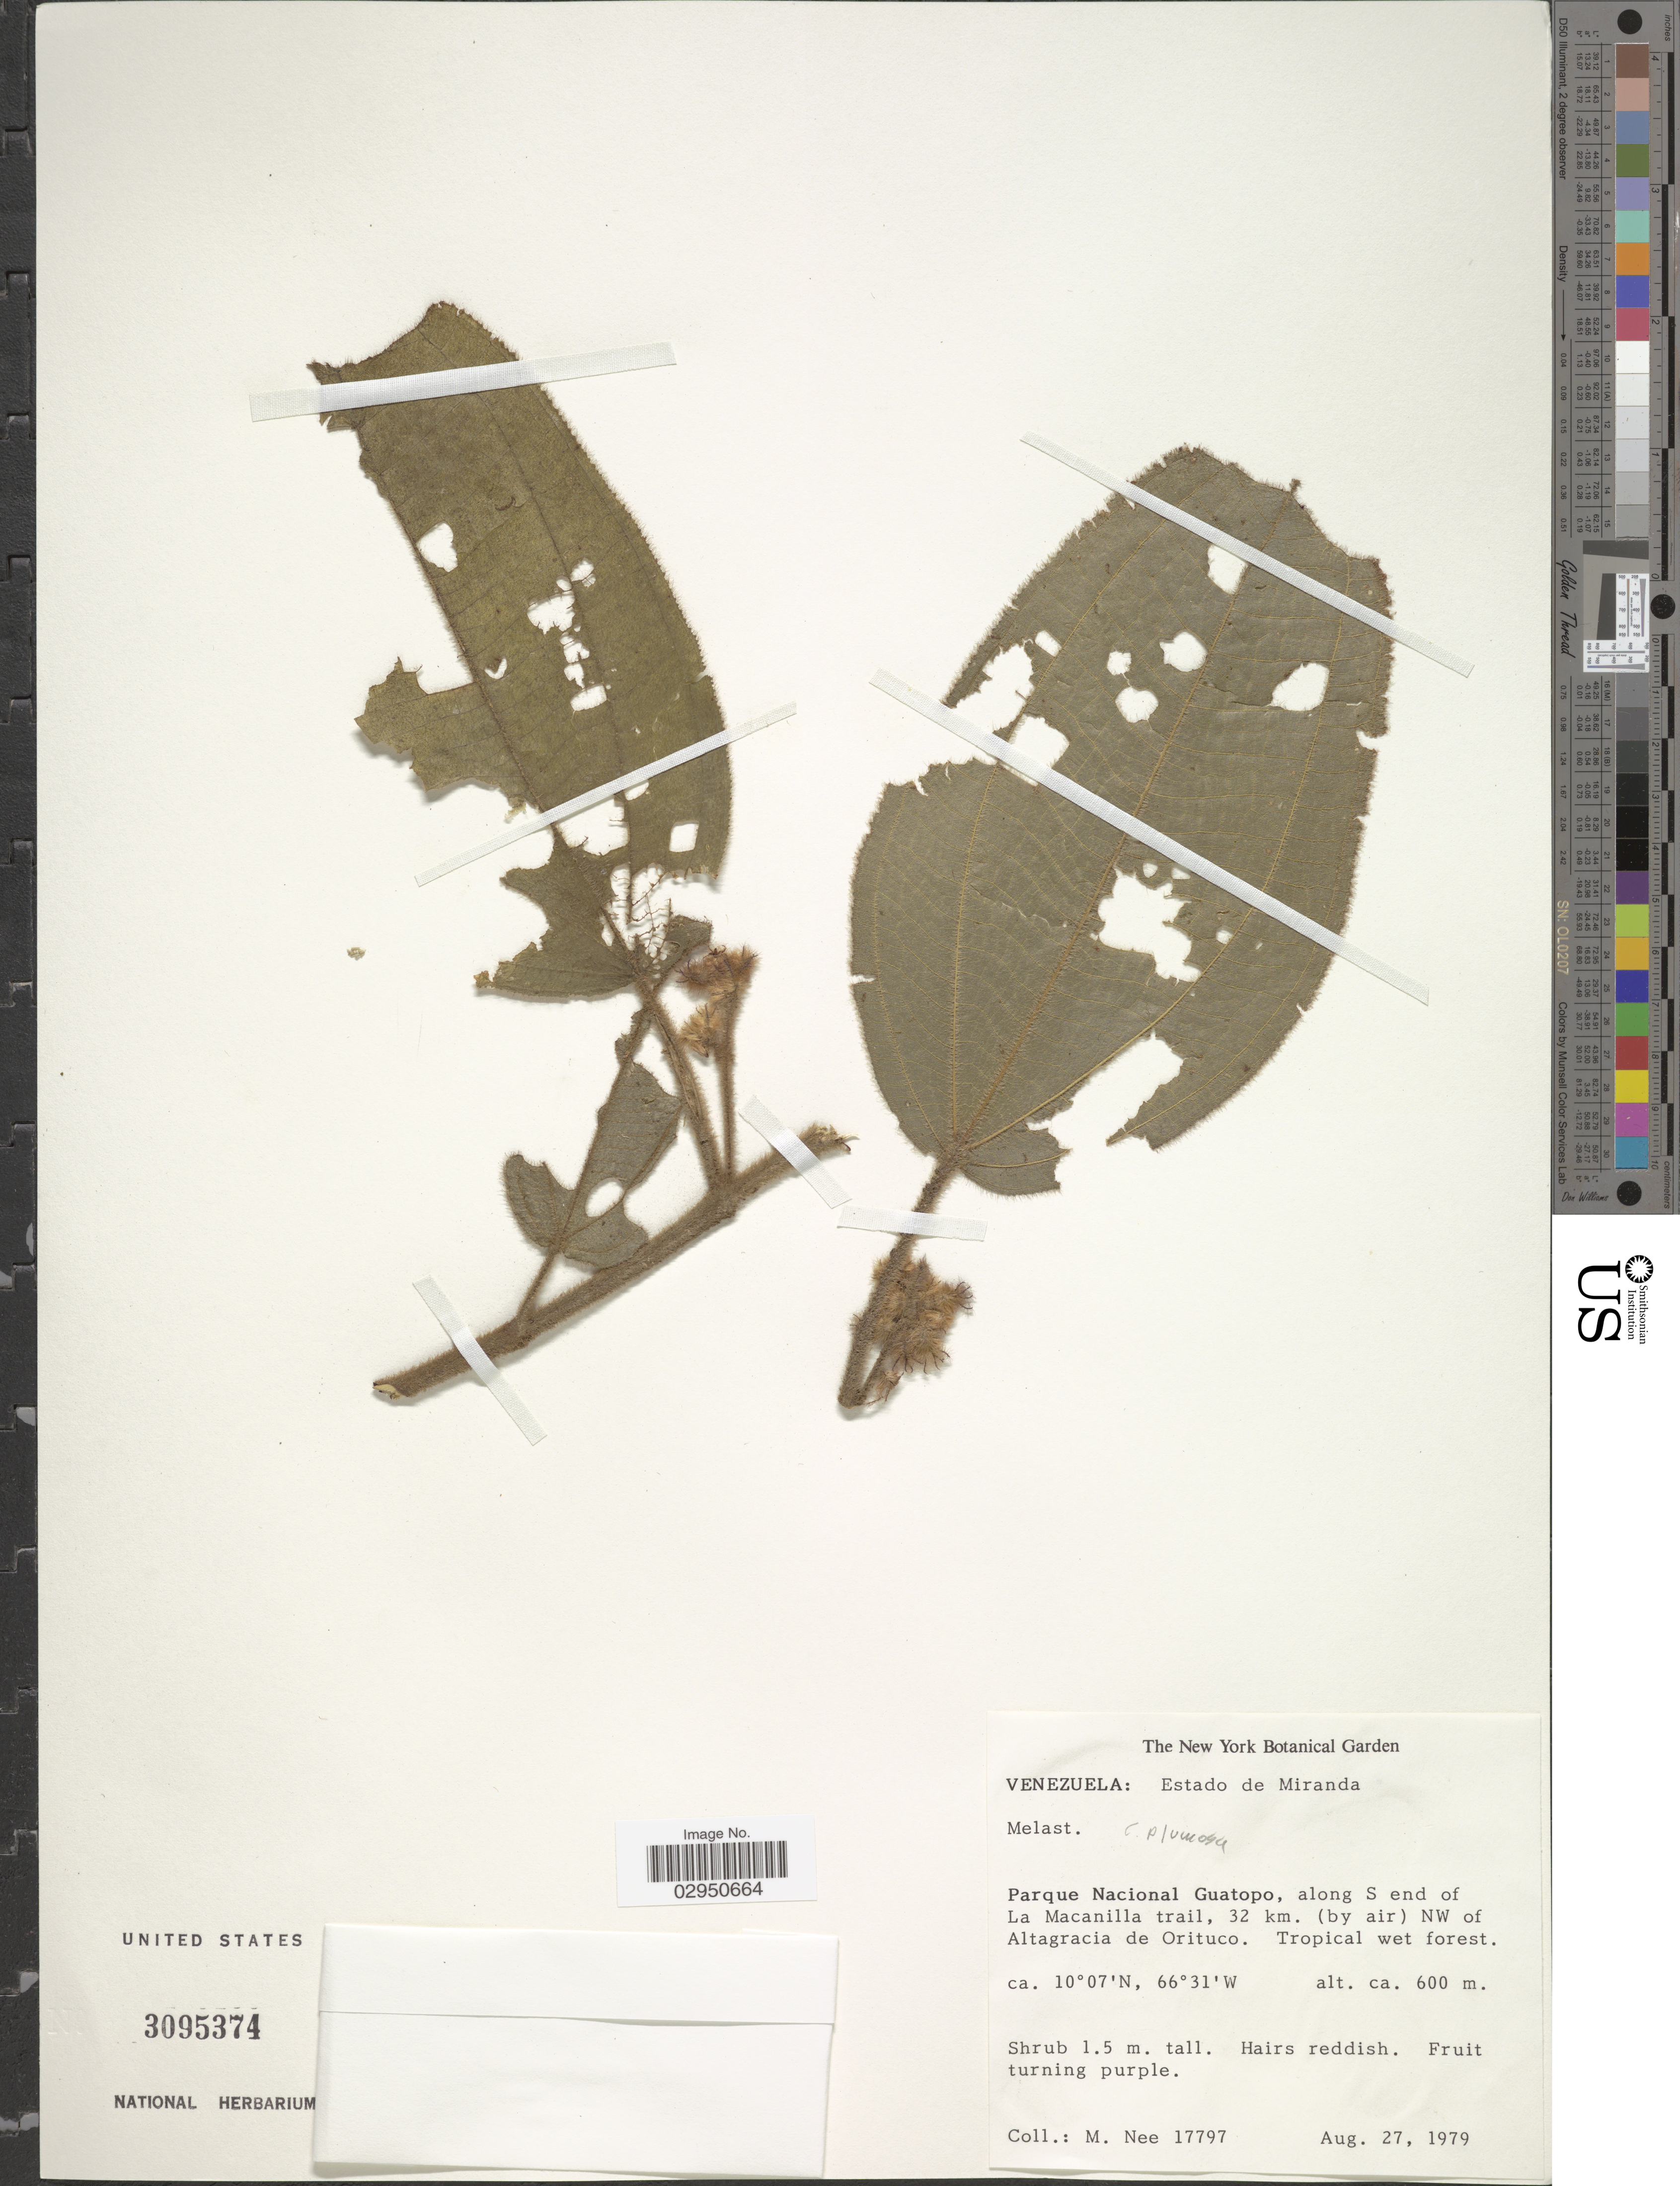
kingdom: Plantae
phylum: Tracheophyta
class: Magnoliopsida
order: Myrtales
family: Melastomataceae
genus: Clidemia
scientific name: Clidemia plumosa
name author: DC.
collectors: M. Nee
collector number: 17797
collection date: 1979-08-27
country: Venezuela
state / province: Miranda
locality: Parque Nacional Guatopo, along S end of La Macanilla trail, 32 km. (by air) NW of Altagracia de Orituco. Tropical wet forest.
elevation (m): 600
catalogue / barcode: US 3095374